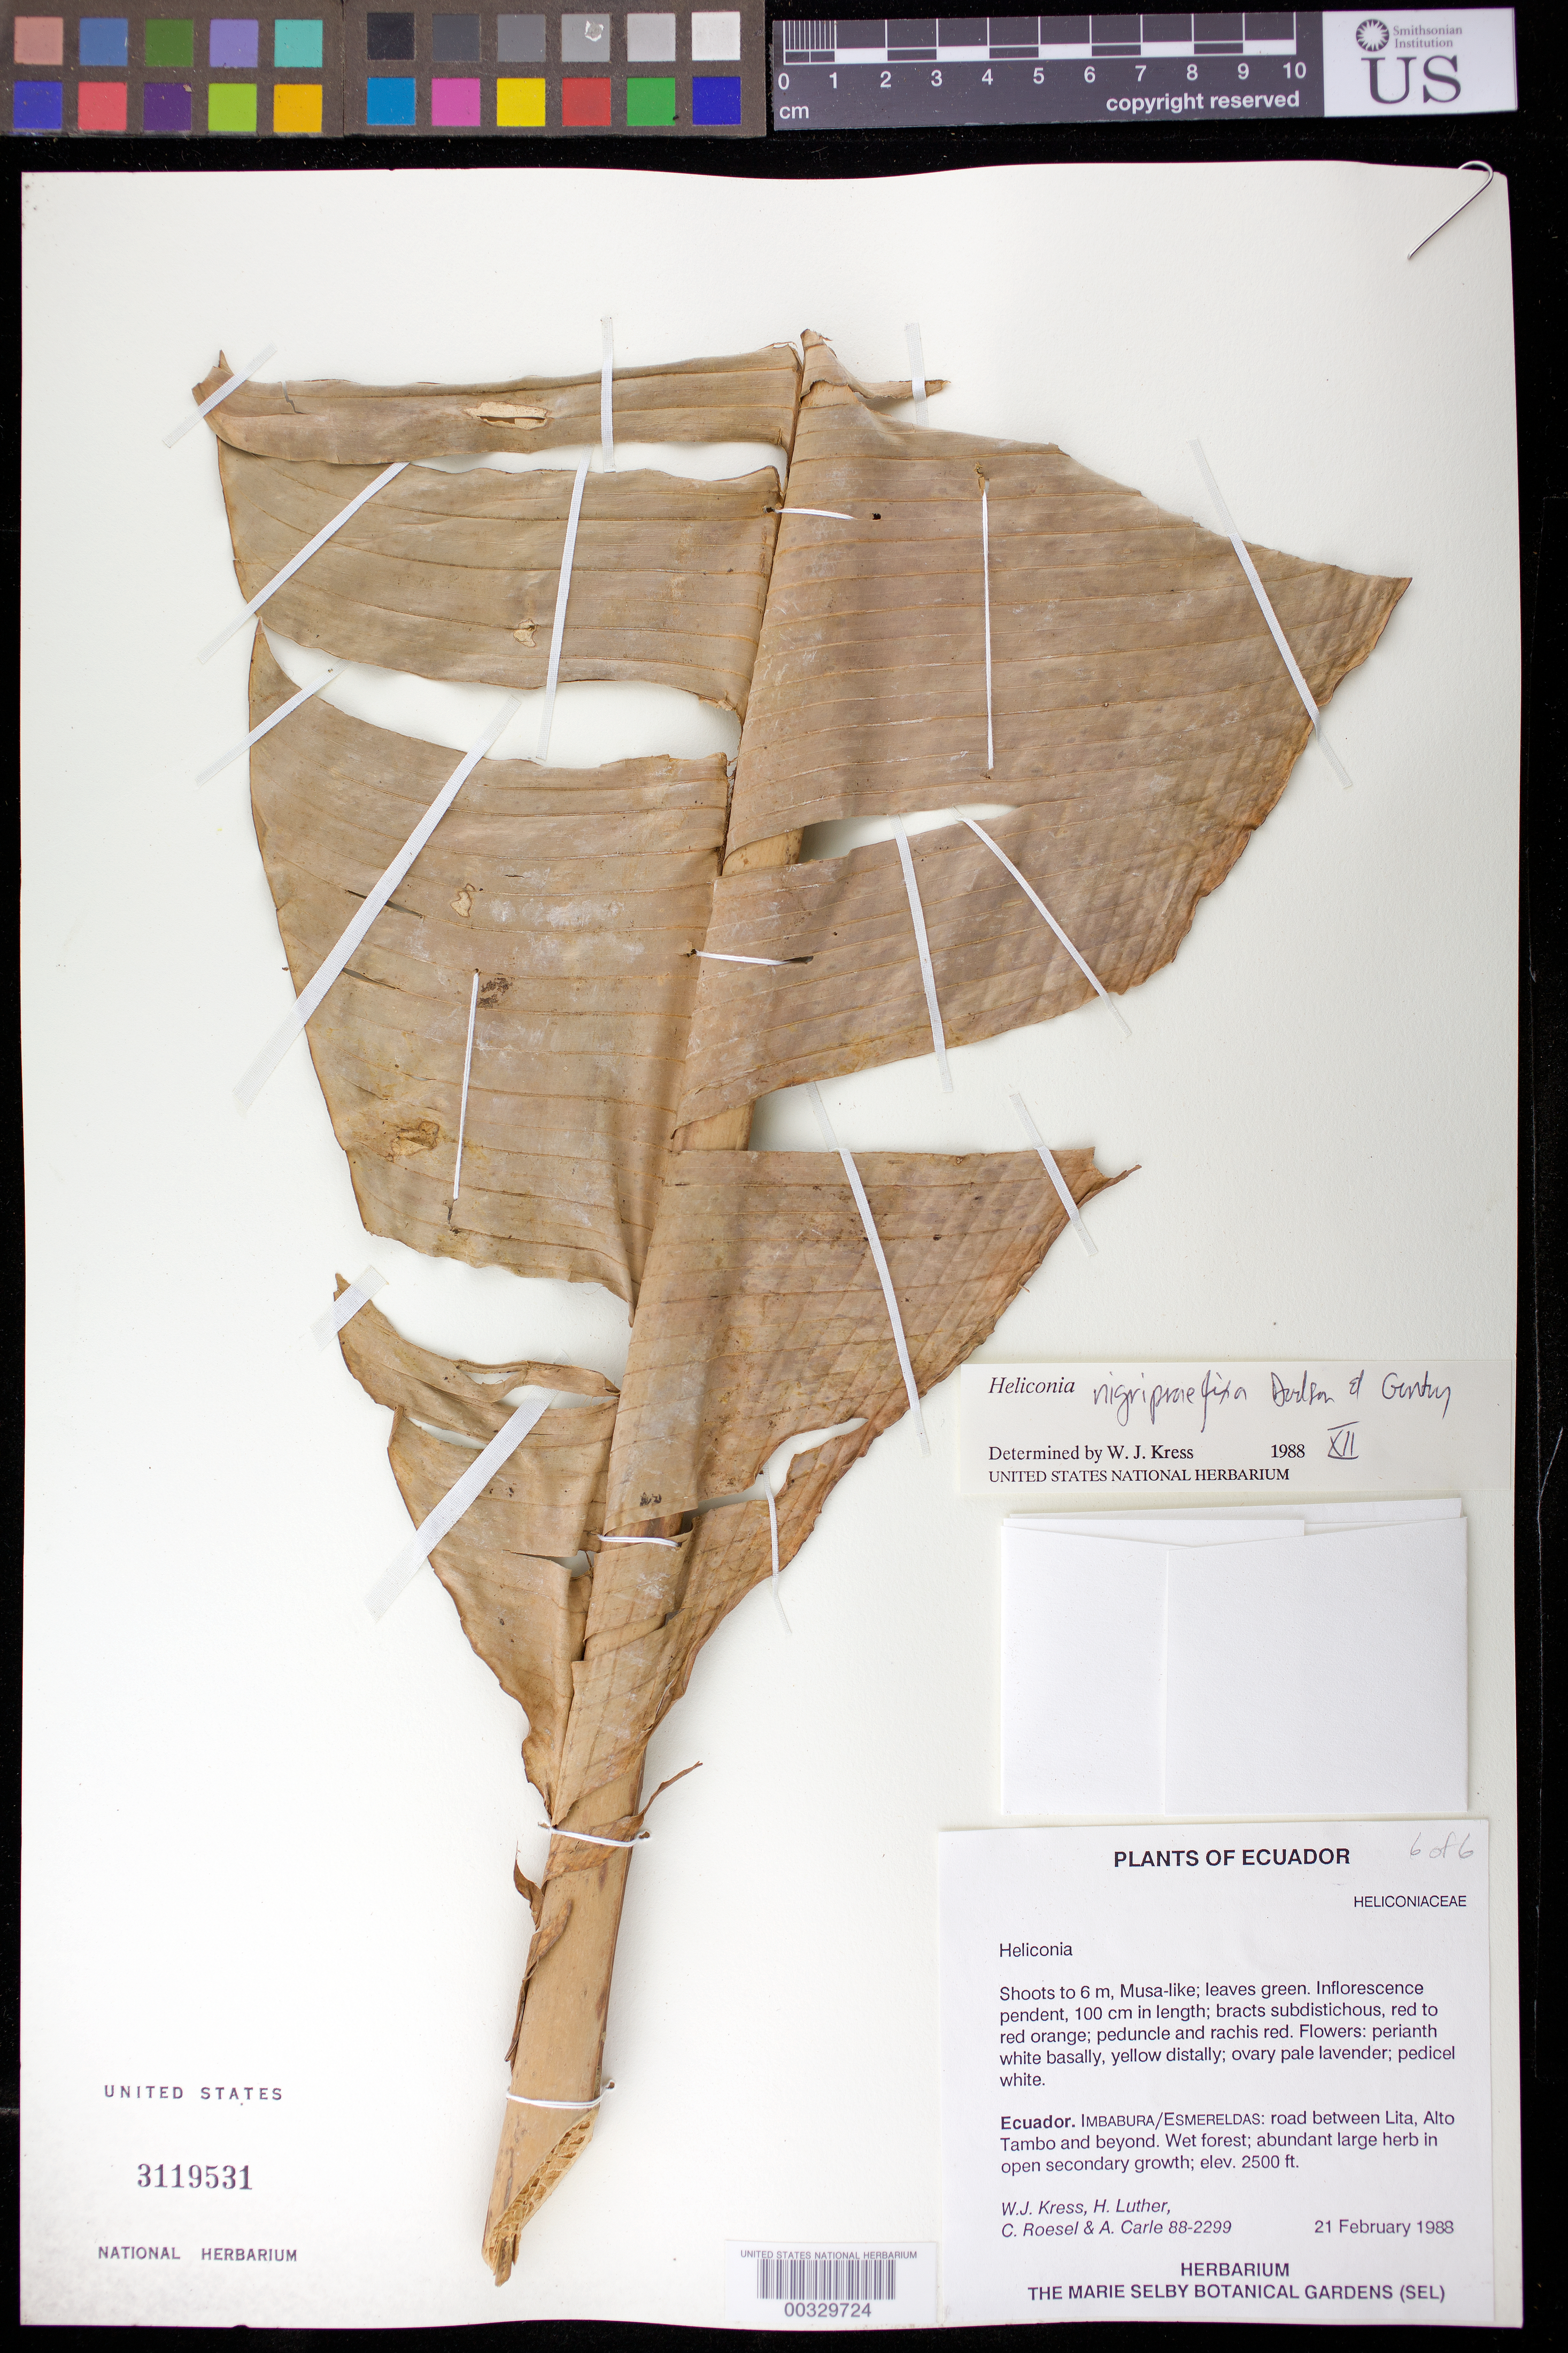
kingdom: Plantae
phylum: Tracheophyta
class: Liliopsida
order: Zingiberales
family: Heliconiaceae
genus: Heliconia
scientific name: Heliconia nigripraefixa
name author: Dodson & Gentry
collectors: W. J. Kress, Harry E. Luther, C. S. Roesel & A. Carle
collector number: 88-2299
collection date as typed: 21 Feb 1988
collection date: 1988-02-21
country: Ecuador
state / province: Esmeraldas / Imbabura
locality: Road between Lita, Alto Tambo and beyond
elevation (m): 762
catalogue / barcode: US 3119531